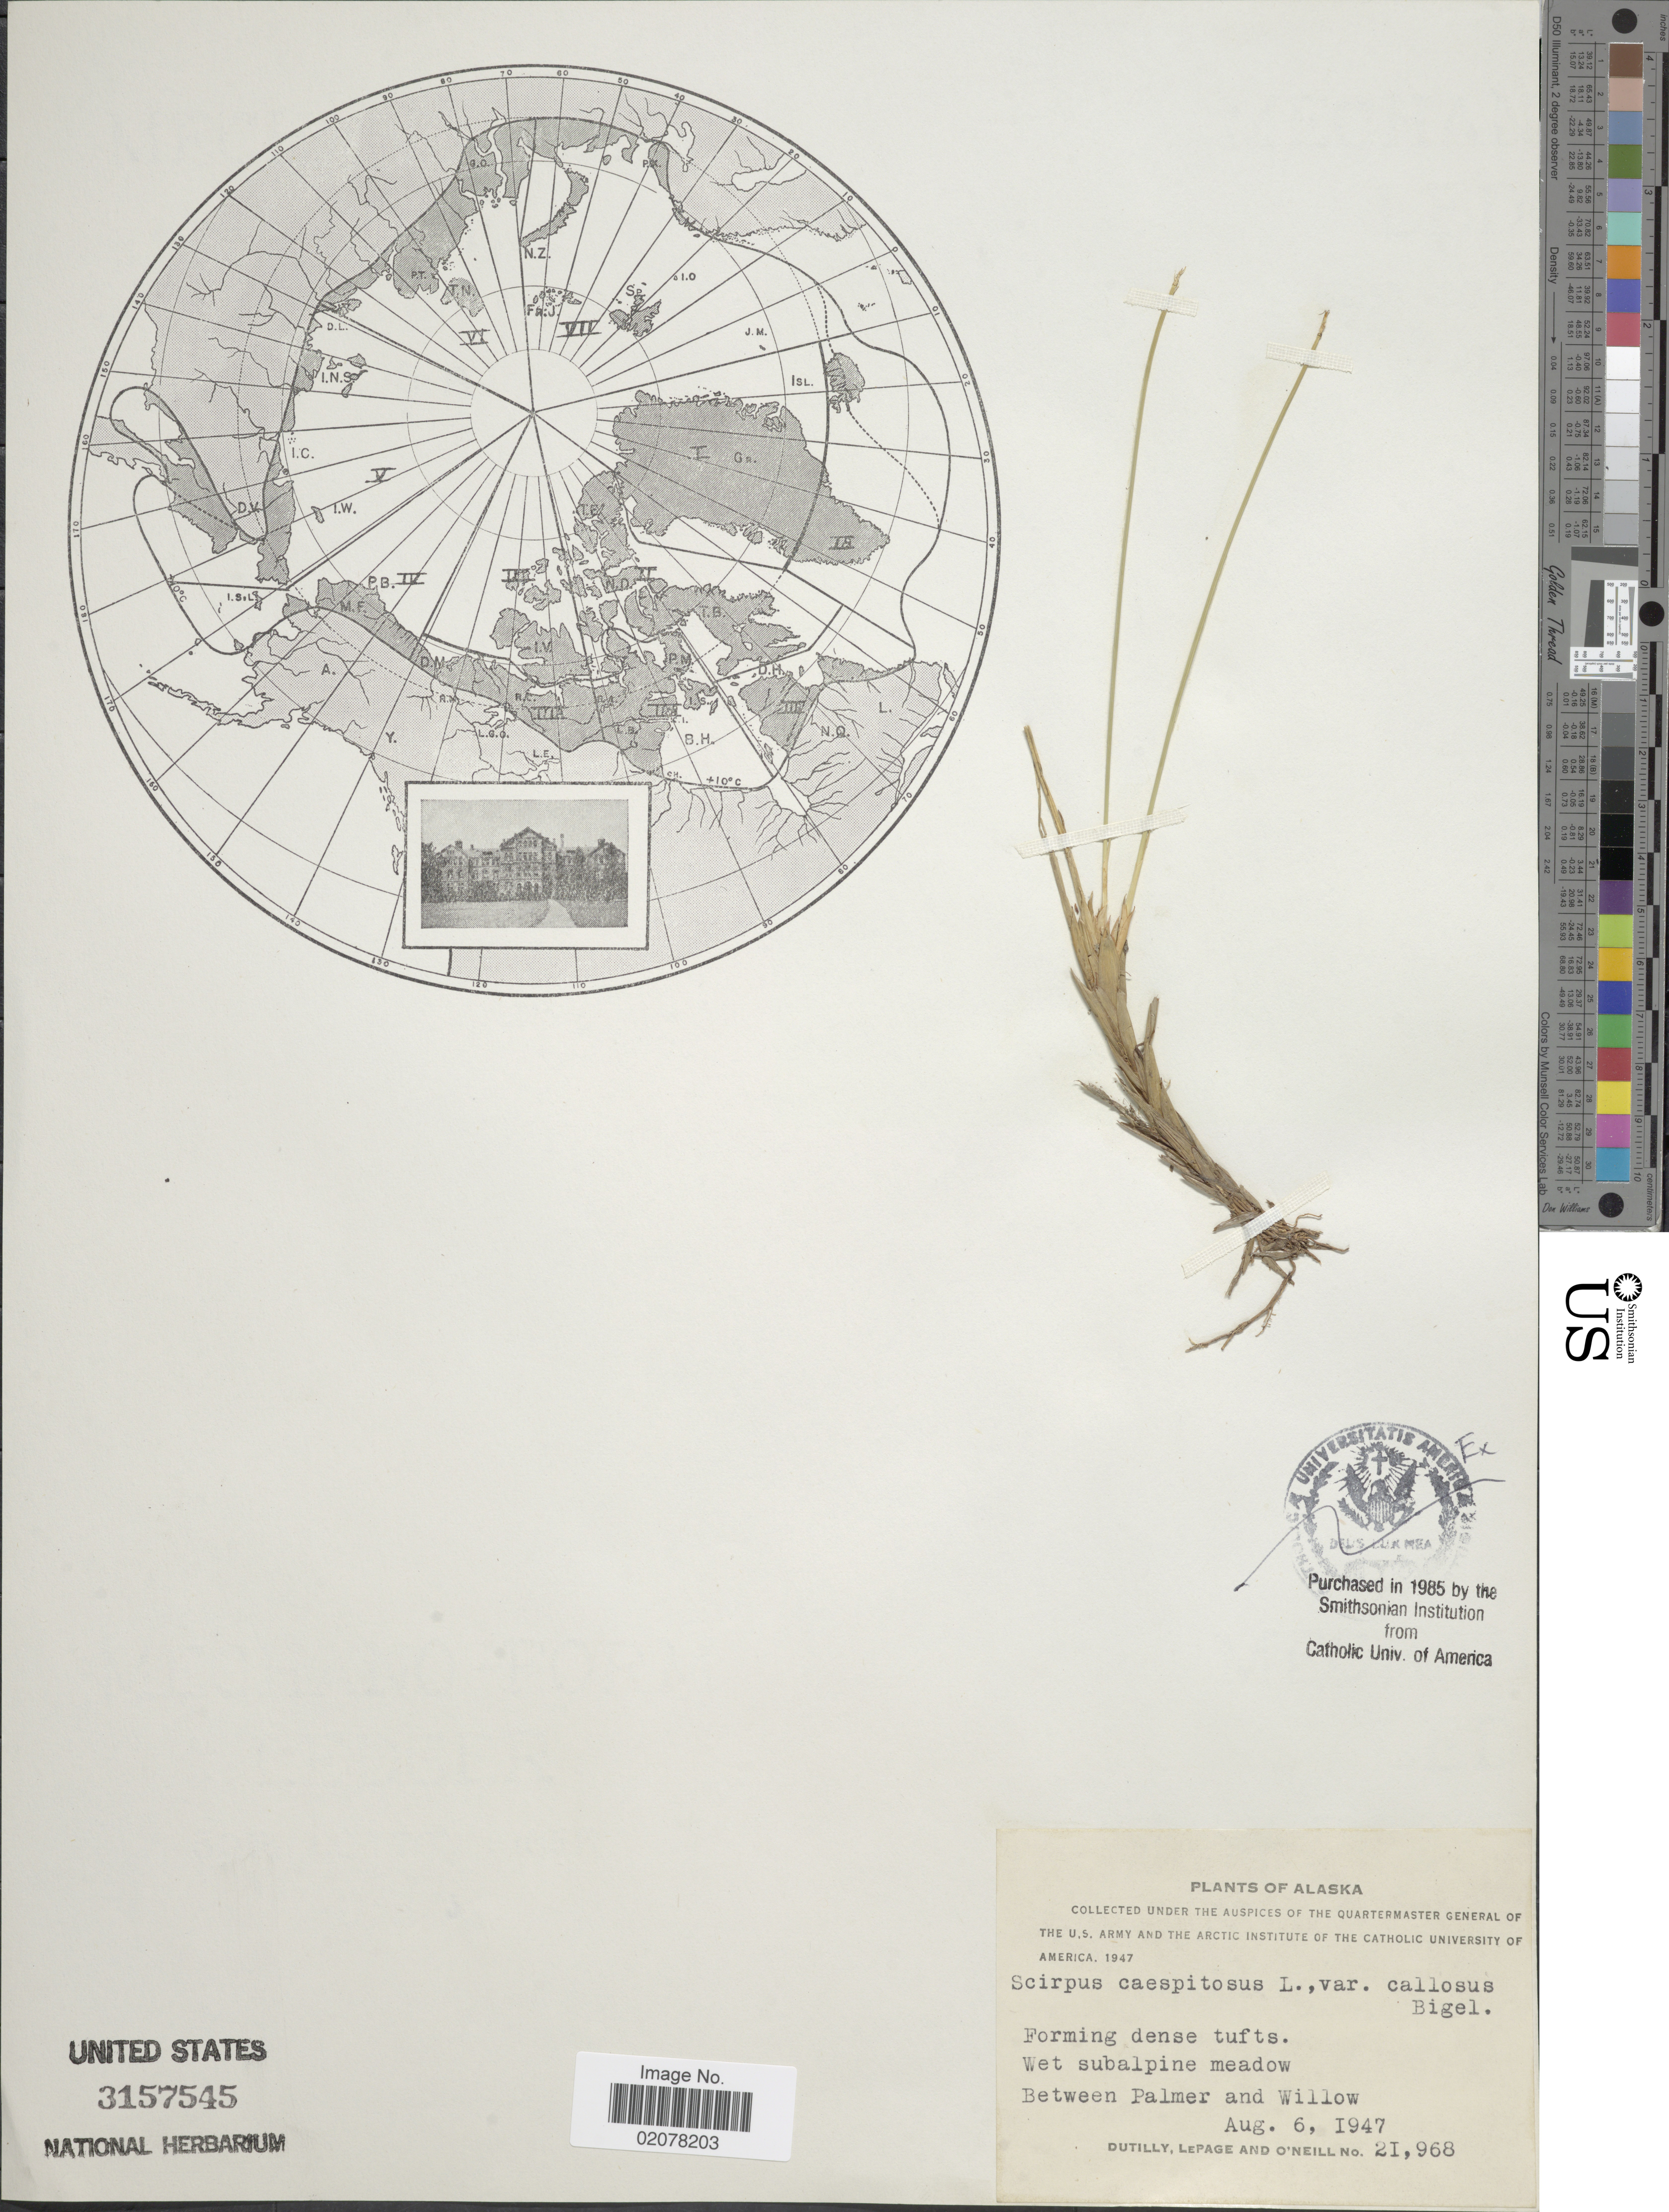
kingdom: Plantae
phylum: Tracheophyta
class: Liliopsida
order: Poales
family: Cyperaceae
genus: Trichophorum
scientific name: Trichophorum cespitosum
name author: (L.) Hartm.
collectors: -. Dutilly, -. LePage & O' Neill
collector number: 21968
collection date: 1947-08-06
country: United States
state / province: Alaska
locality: Wet subalpine meadow, between Palmer and Willow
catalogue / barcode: US 3157545